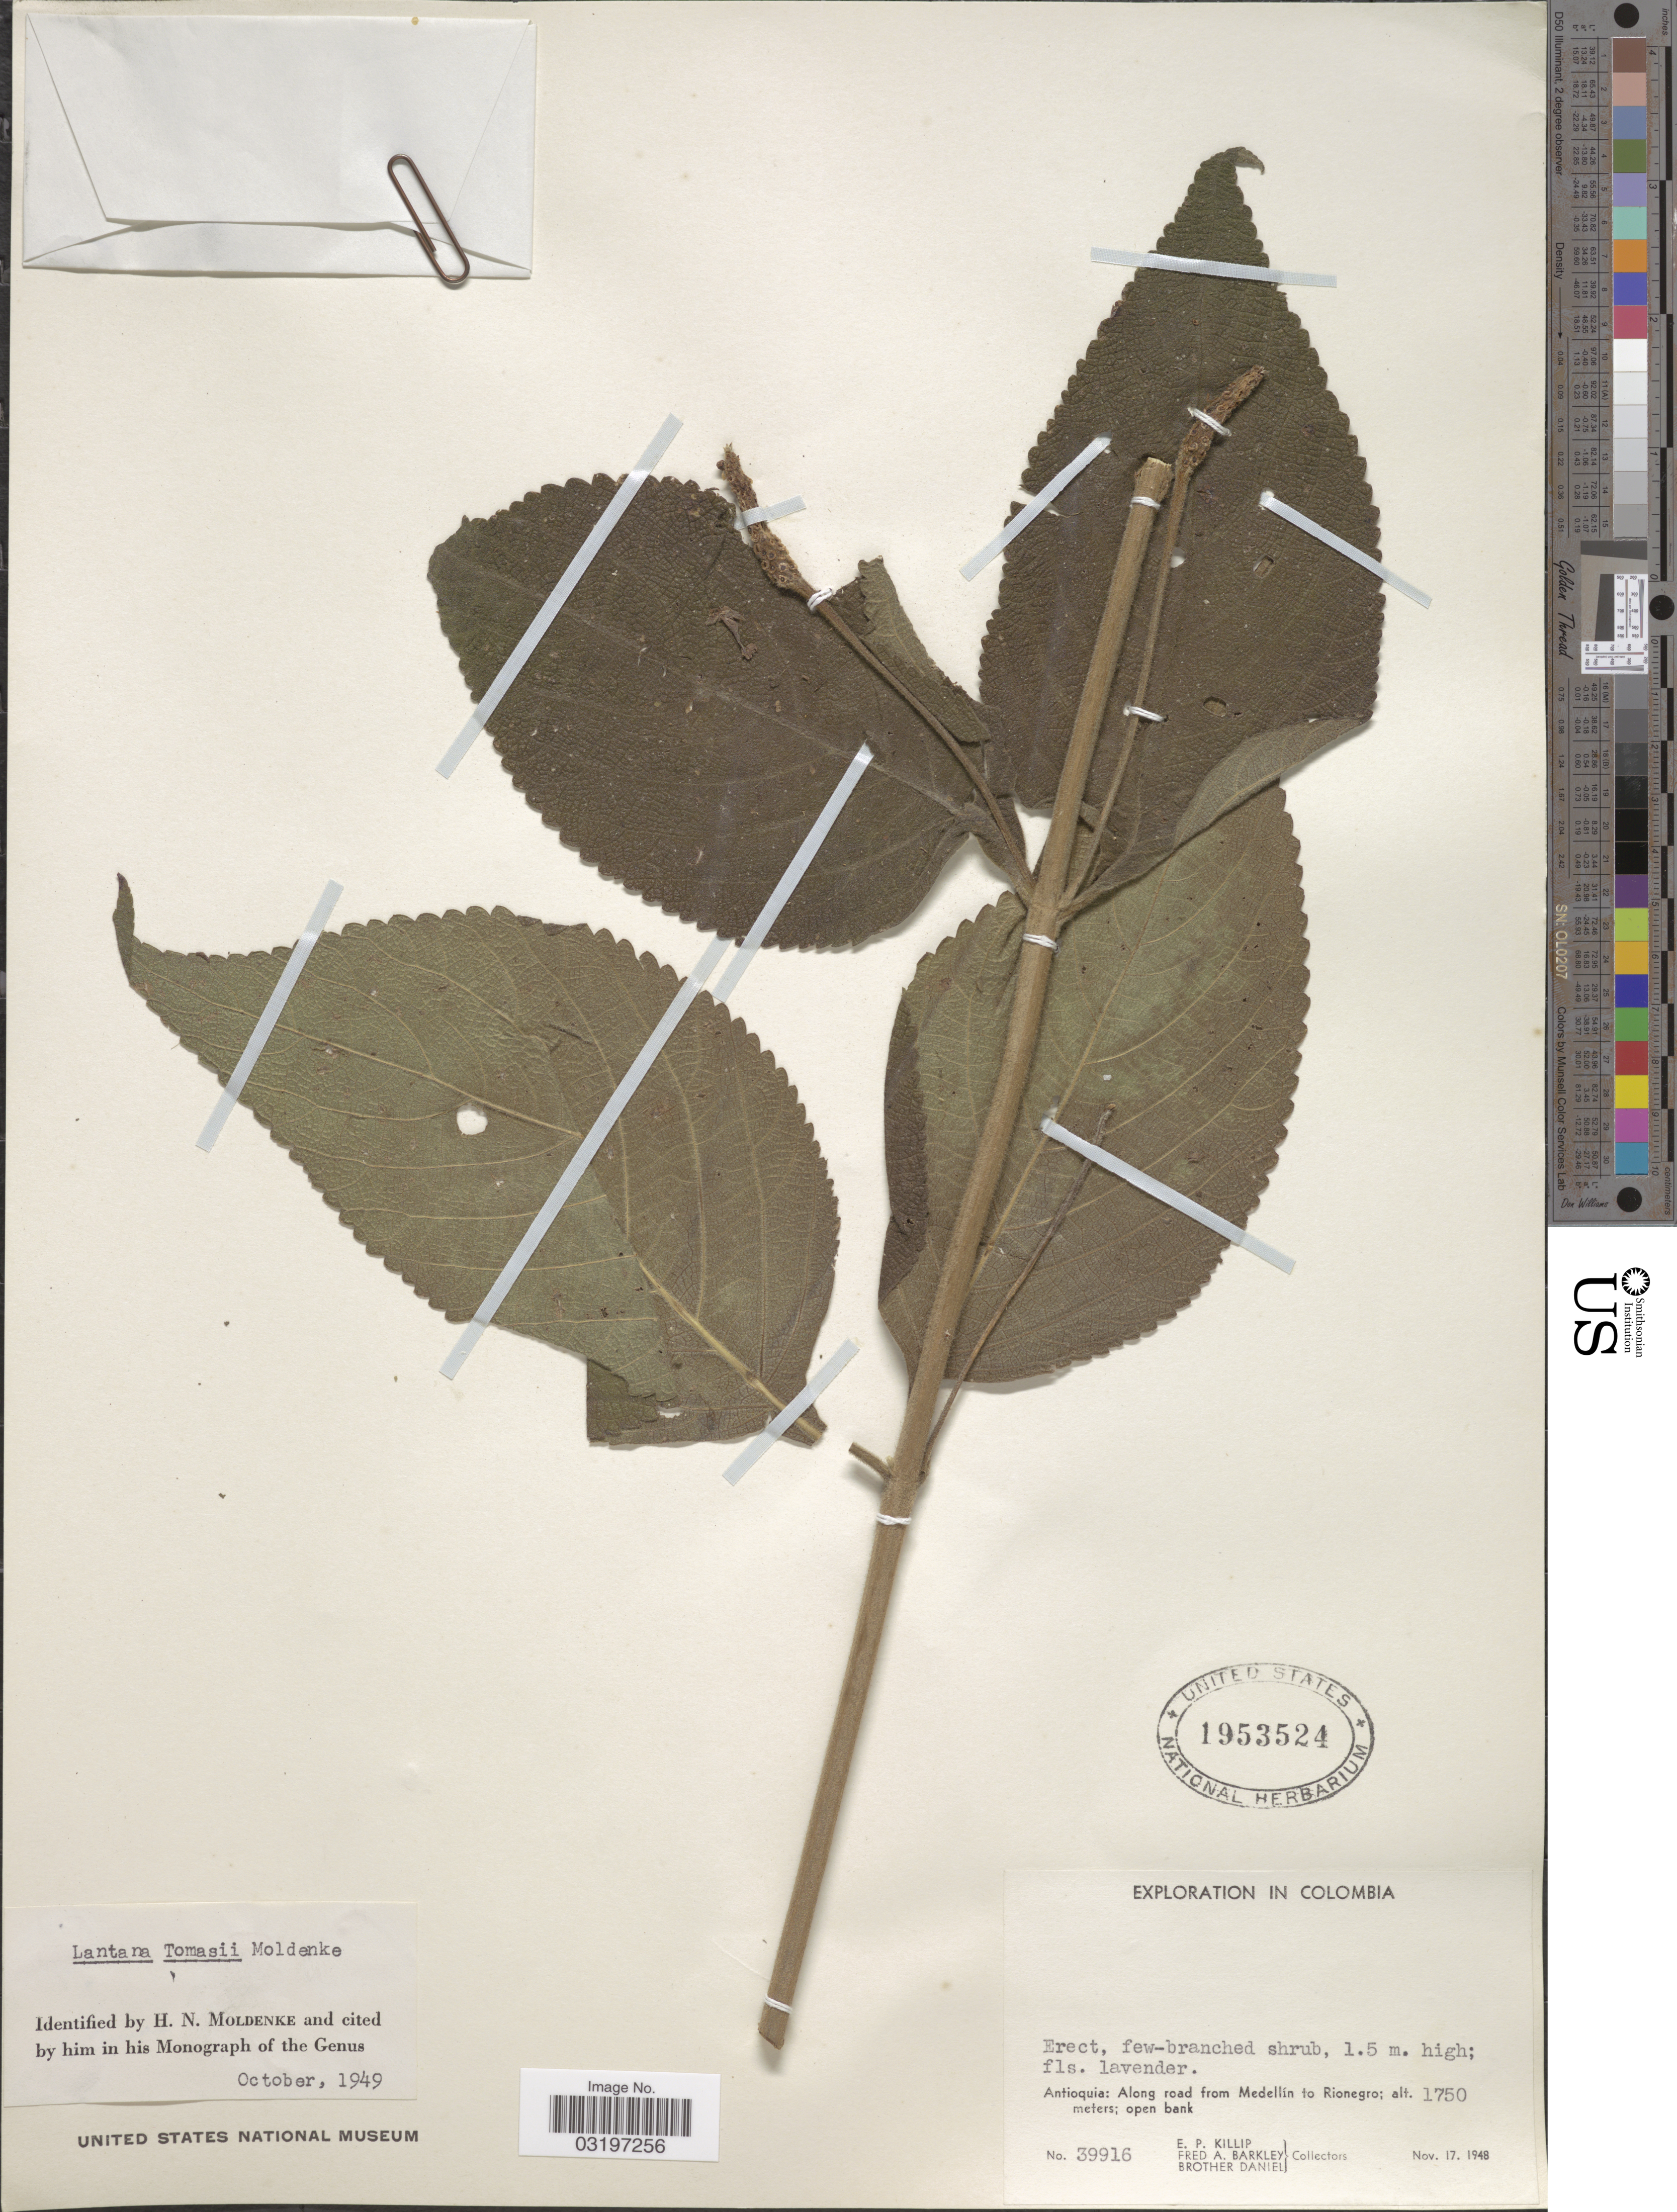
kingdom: Plantae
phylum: Tracheophyta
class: Magnoliopsida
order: Lamiales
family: Verbenaceae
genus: Lantana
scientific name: Lantana tomasii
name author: Moldenke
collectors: E. P. Killip, F. A. Barkley & Bro. Daniel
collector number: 39916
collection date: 1948-11-17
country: Colombia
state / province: Antioquia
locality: Along road from Medellín to Rionegro.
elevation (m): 1750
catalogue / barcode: US 1953524